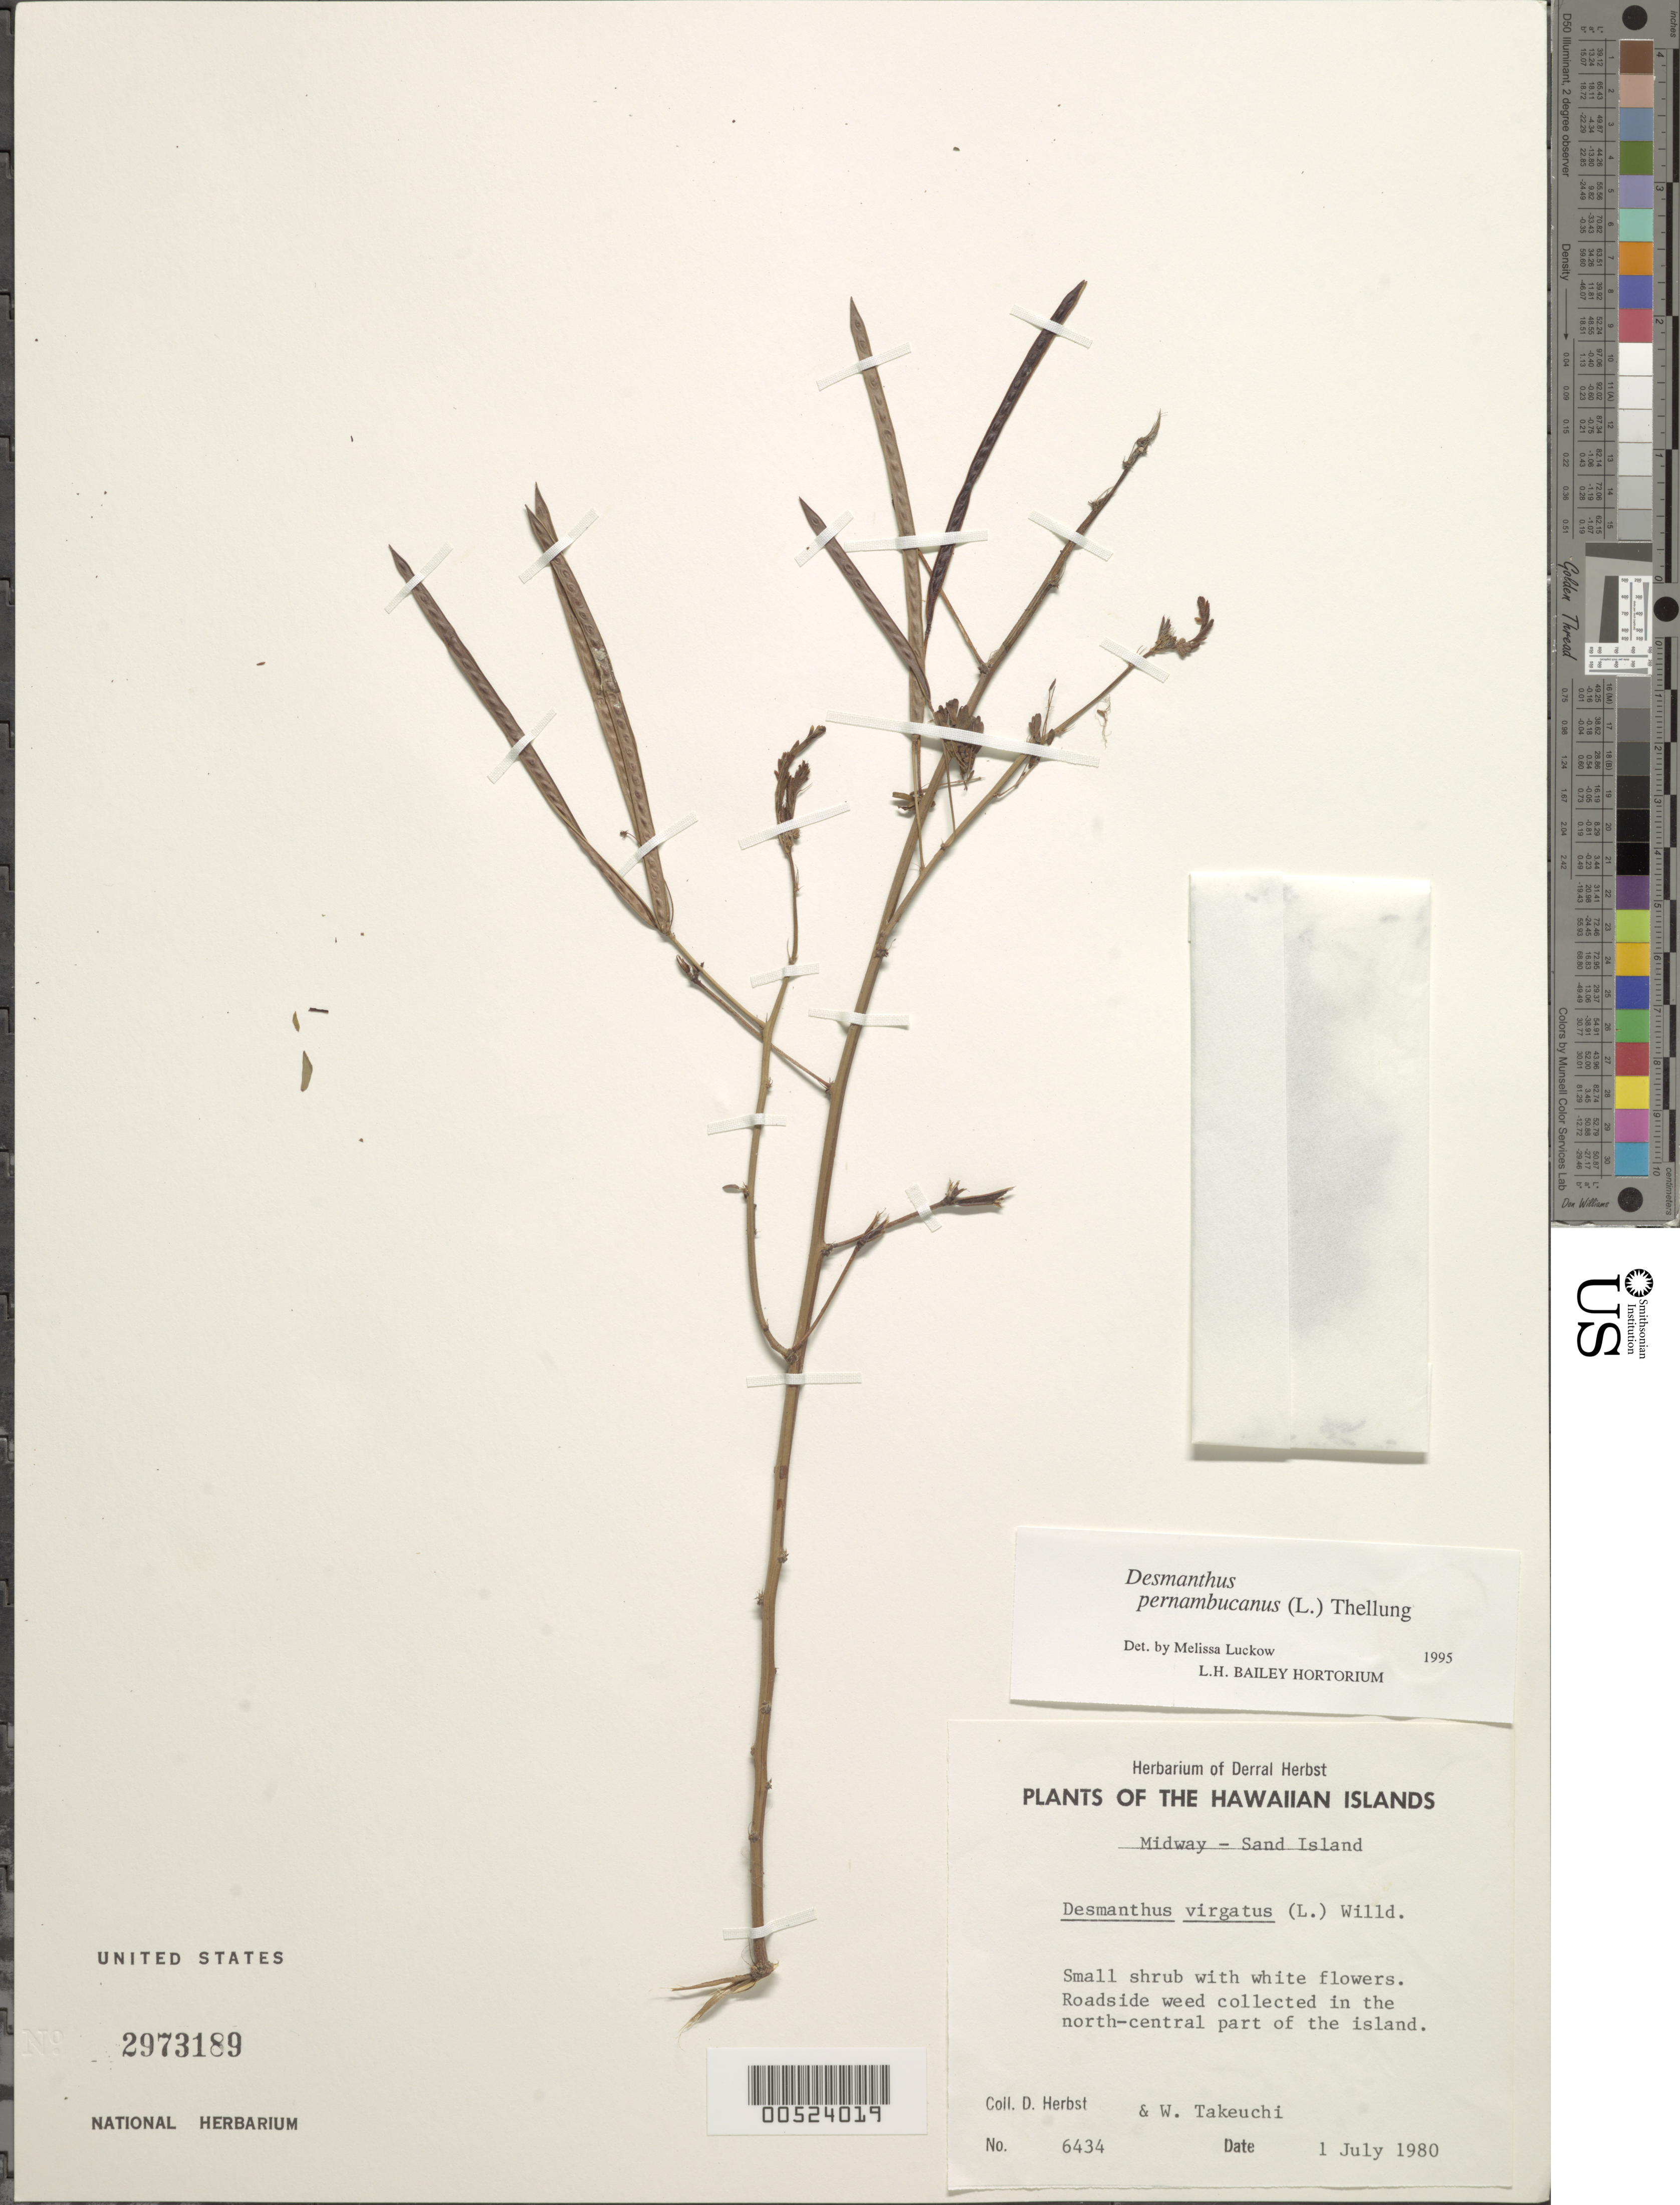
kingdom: Plantae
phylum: Tracheophyta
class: Magnoliopsida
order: Fabales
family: Fabaceae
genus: Desmanthus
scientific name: Desmanthus pernambucanus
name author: (L.) Thell.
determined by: Luckow, M. A.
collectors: D. R. Herbst & W. N. Takeuchi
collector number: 6434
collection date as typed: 1 Jul 1980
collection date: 1980-07-01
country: U.S. Administered Pacific Islands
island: Midway Atoll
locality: N-central part of Sand Islet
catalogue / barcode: US 2973189